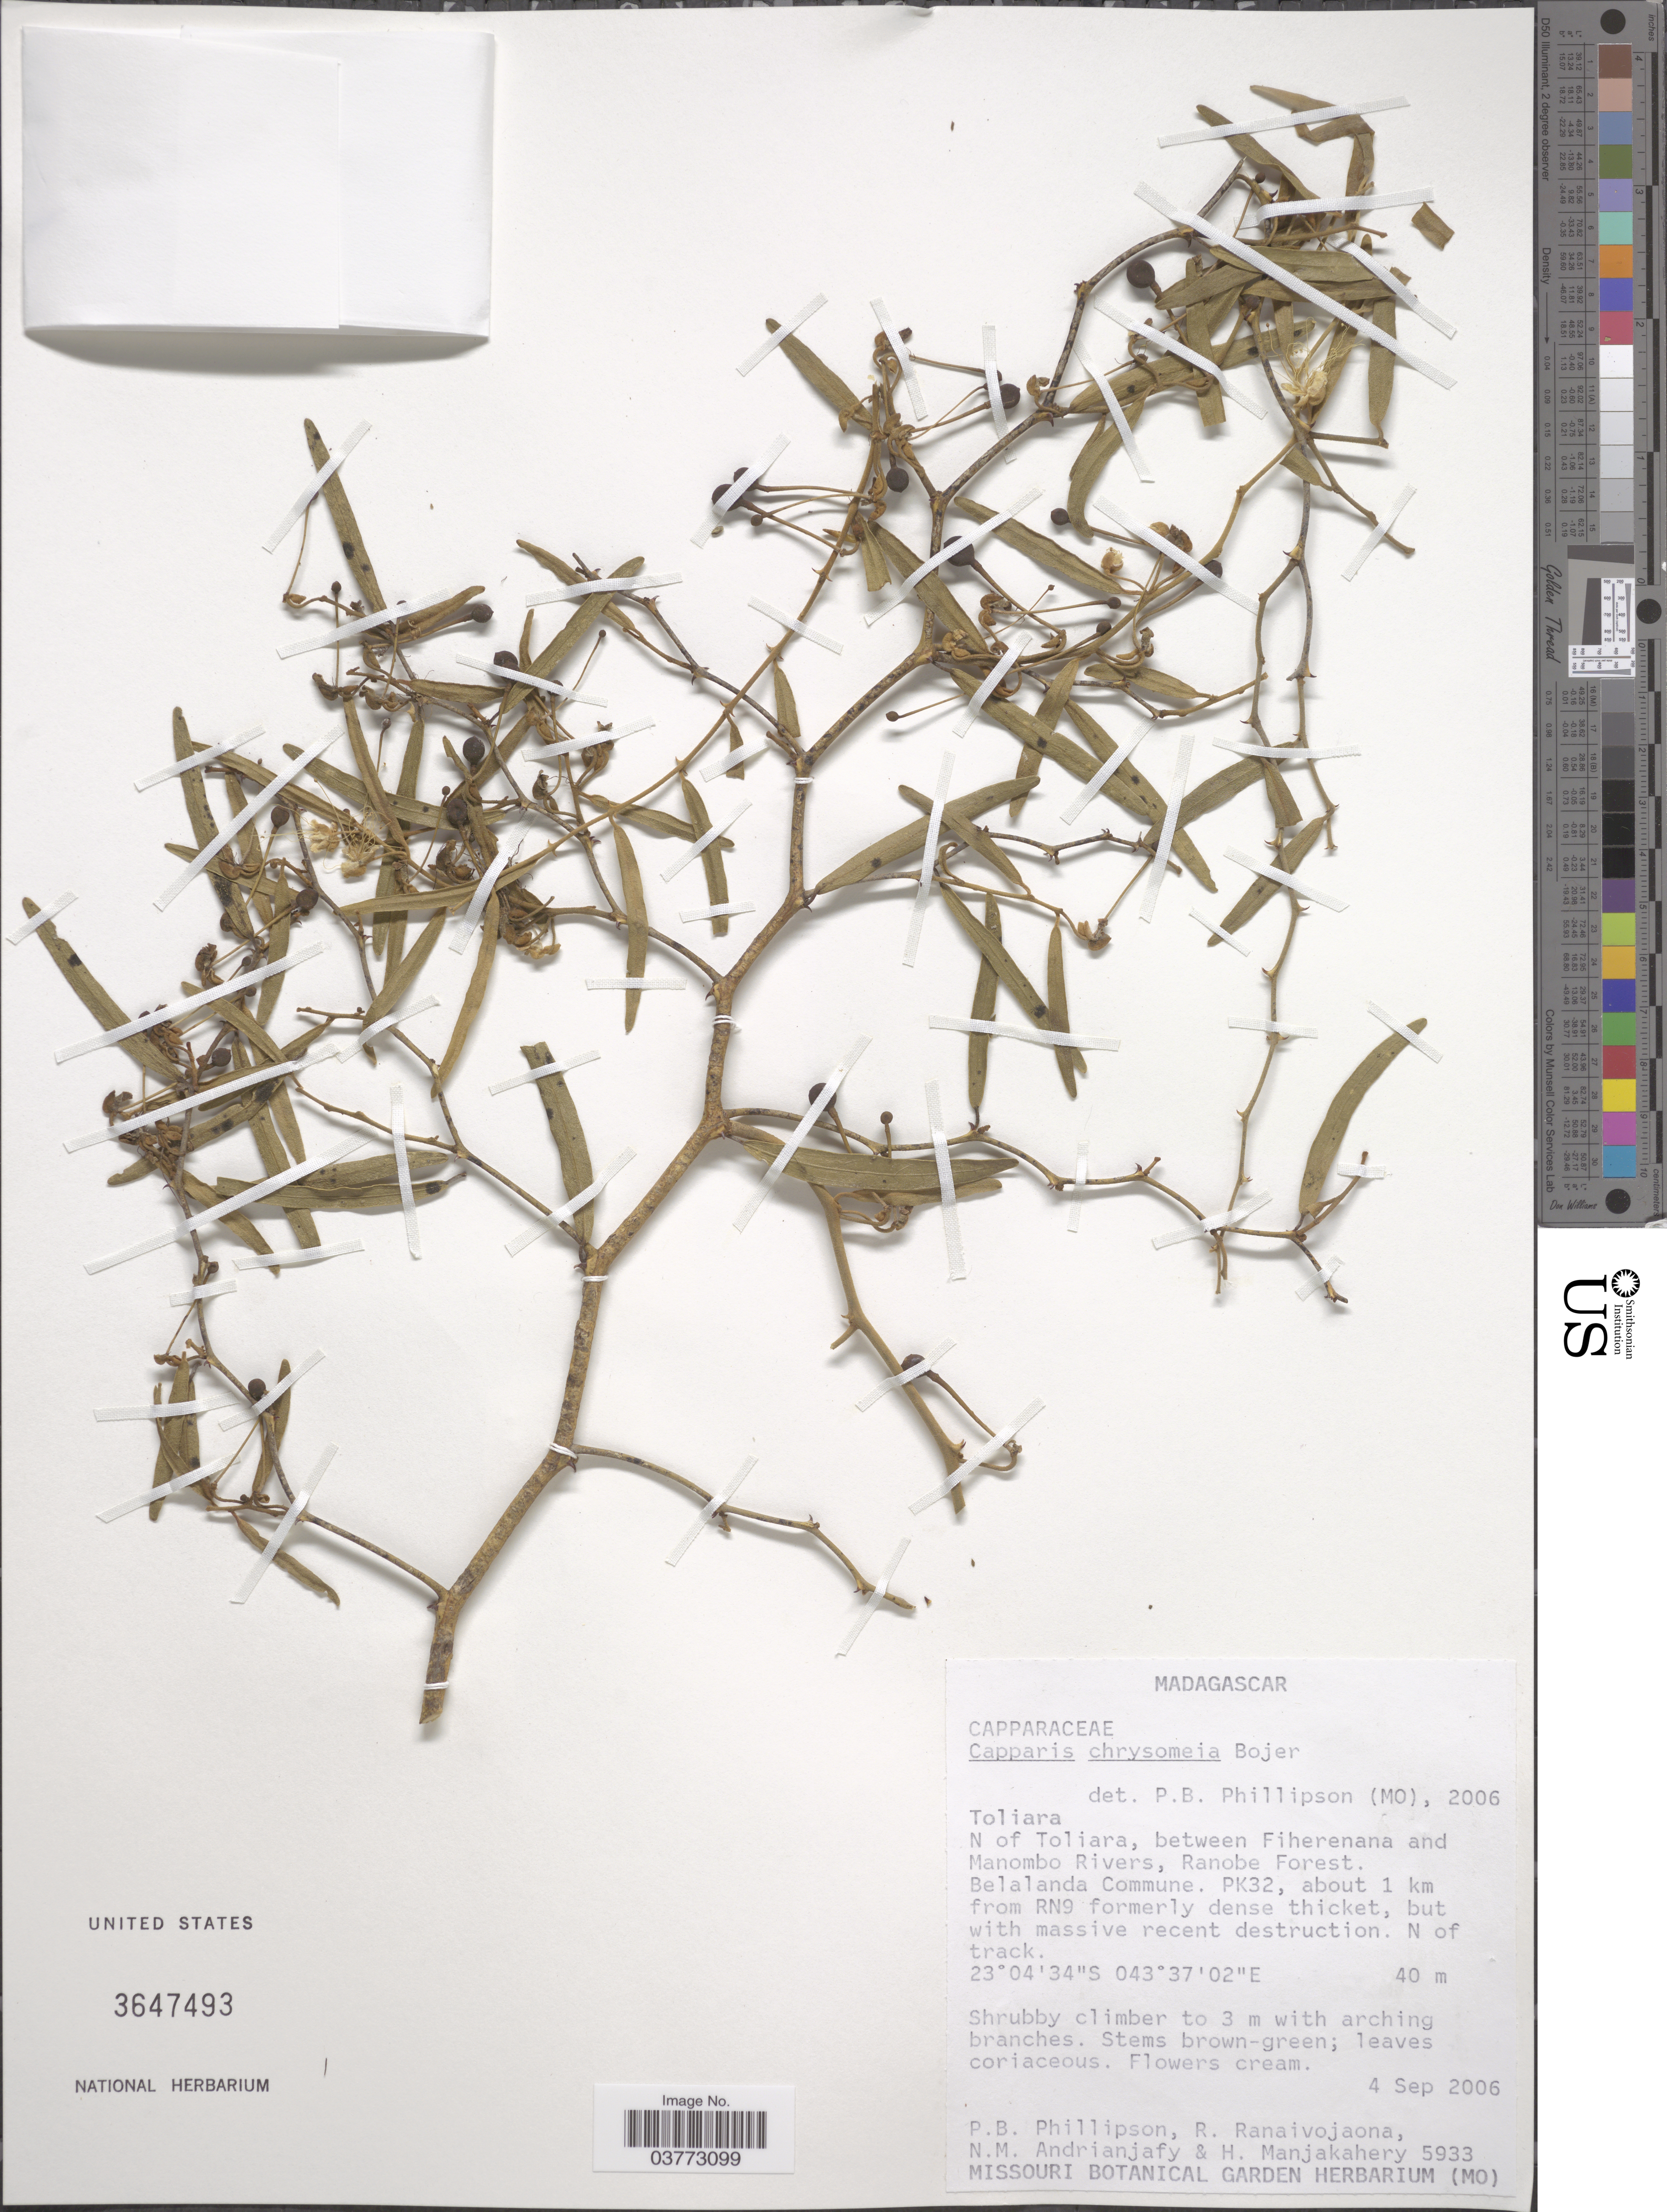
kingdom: Plantae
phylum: Tracheophyta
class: Magnoliopsida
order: Brassicales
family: Capparaceae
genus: Capparis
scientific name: Capparis chrysomeia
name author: Bojer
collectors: P. B. Phillipson, R. Ranaivojaona, N. M. Andrianjafy & H. N. Manjakahery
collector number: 5933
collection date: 2006-09-04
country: Madagascar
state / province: Atsimo-Andrefana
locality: N of Toliara, between Fiherenana and Manombo Rivers, Ranobe Forest. Belalanda Commune. PK32, about 1 km from RN9. N of track.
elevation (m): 40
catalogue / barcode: US 3647493